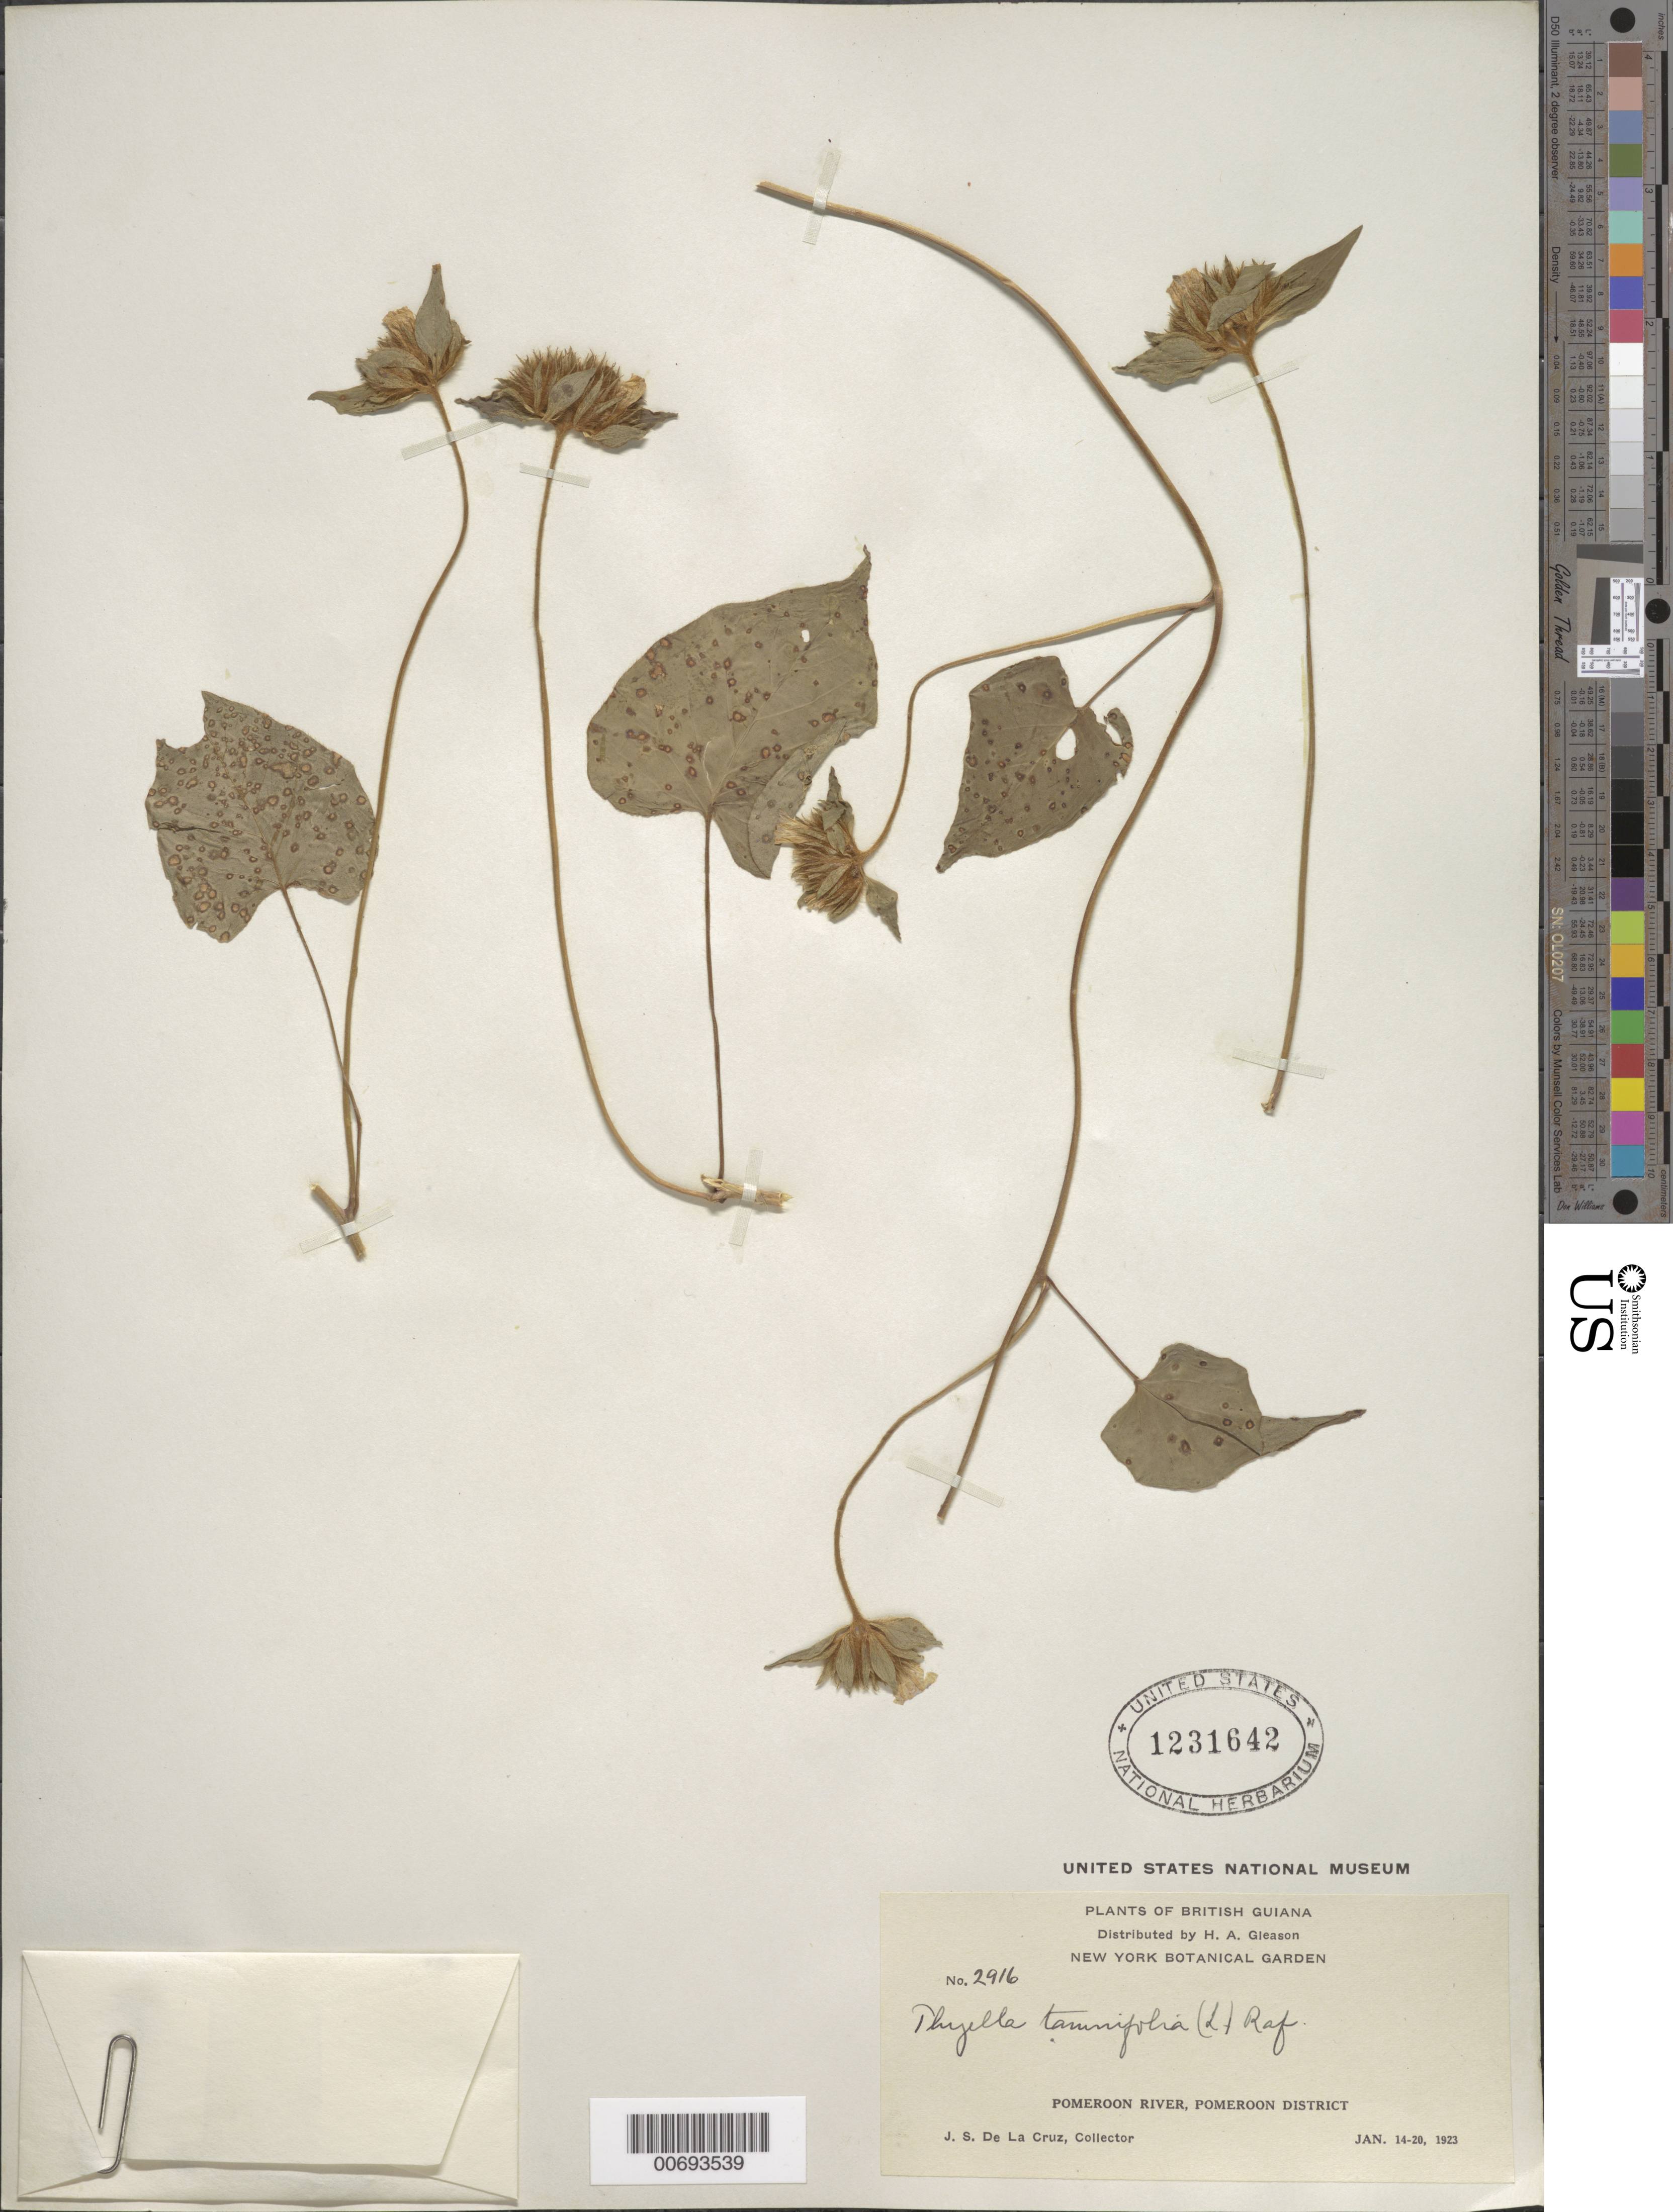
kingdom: Plantae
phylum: Tracheophyta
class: Magnoliopsida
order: Solanales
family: Convolvulaceae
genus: Thyella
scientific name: Thyella tamnifolia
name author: (L.) Raf.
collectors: J. S. de la Cruz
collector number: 2916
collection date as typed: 14-Jan-23 to 20-Jan-23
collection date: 1923-01-14/1923-01-20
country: Guyana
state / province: Pomeroon-Supenaam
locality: Pomeroon R.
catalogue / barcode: US 1231642